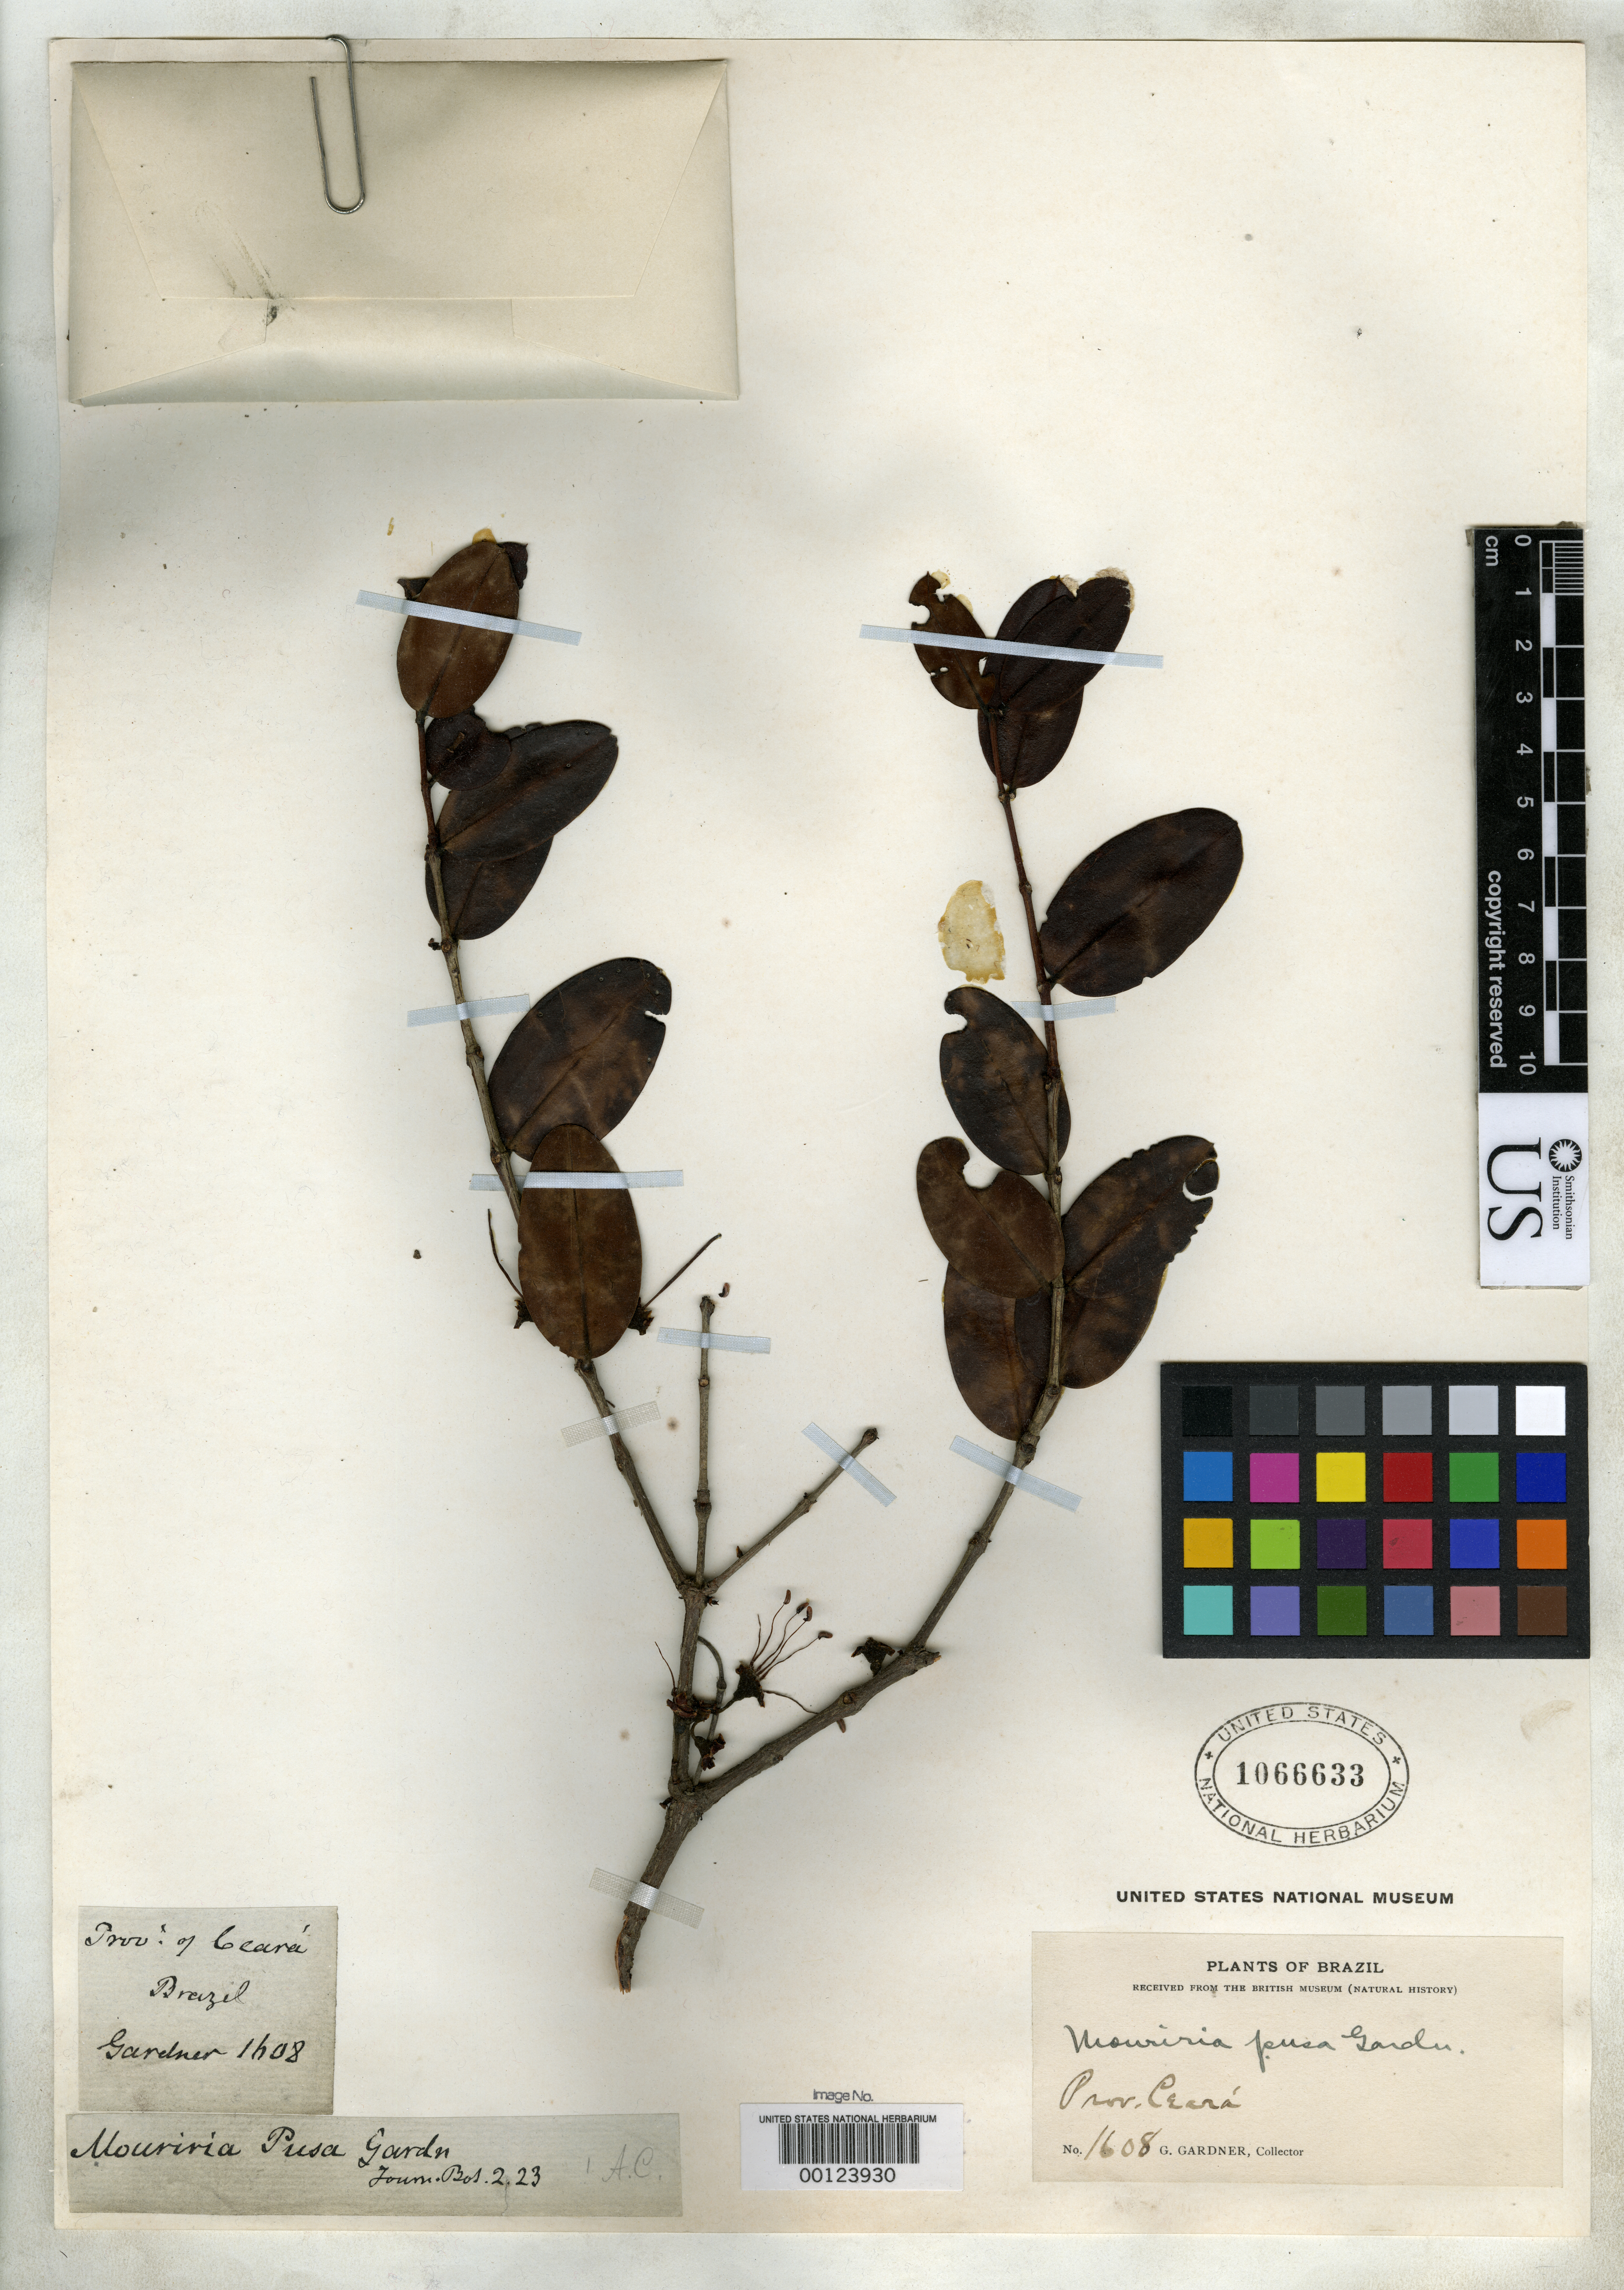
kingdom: Plantae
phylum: Tracheophyta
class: Magnoliopsida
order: Myrtales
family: Melastomataceae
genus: Mouriria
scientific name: Mouriria pusa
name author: Gardner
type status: Isotype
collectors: G. Gardner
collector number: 1608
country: Brazil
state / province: Ceará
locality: Near Crato.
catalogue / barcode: US 1066633